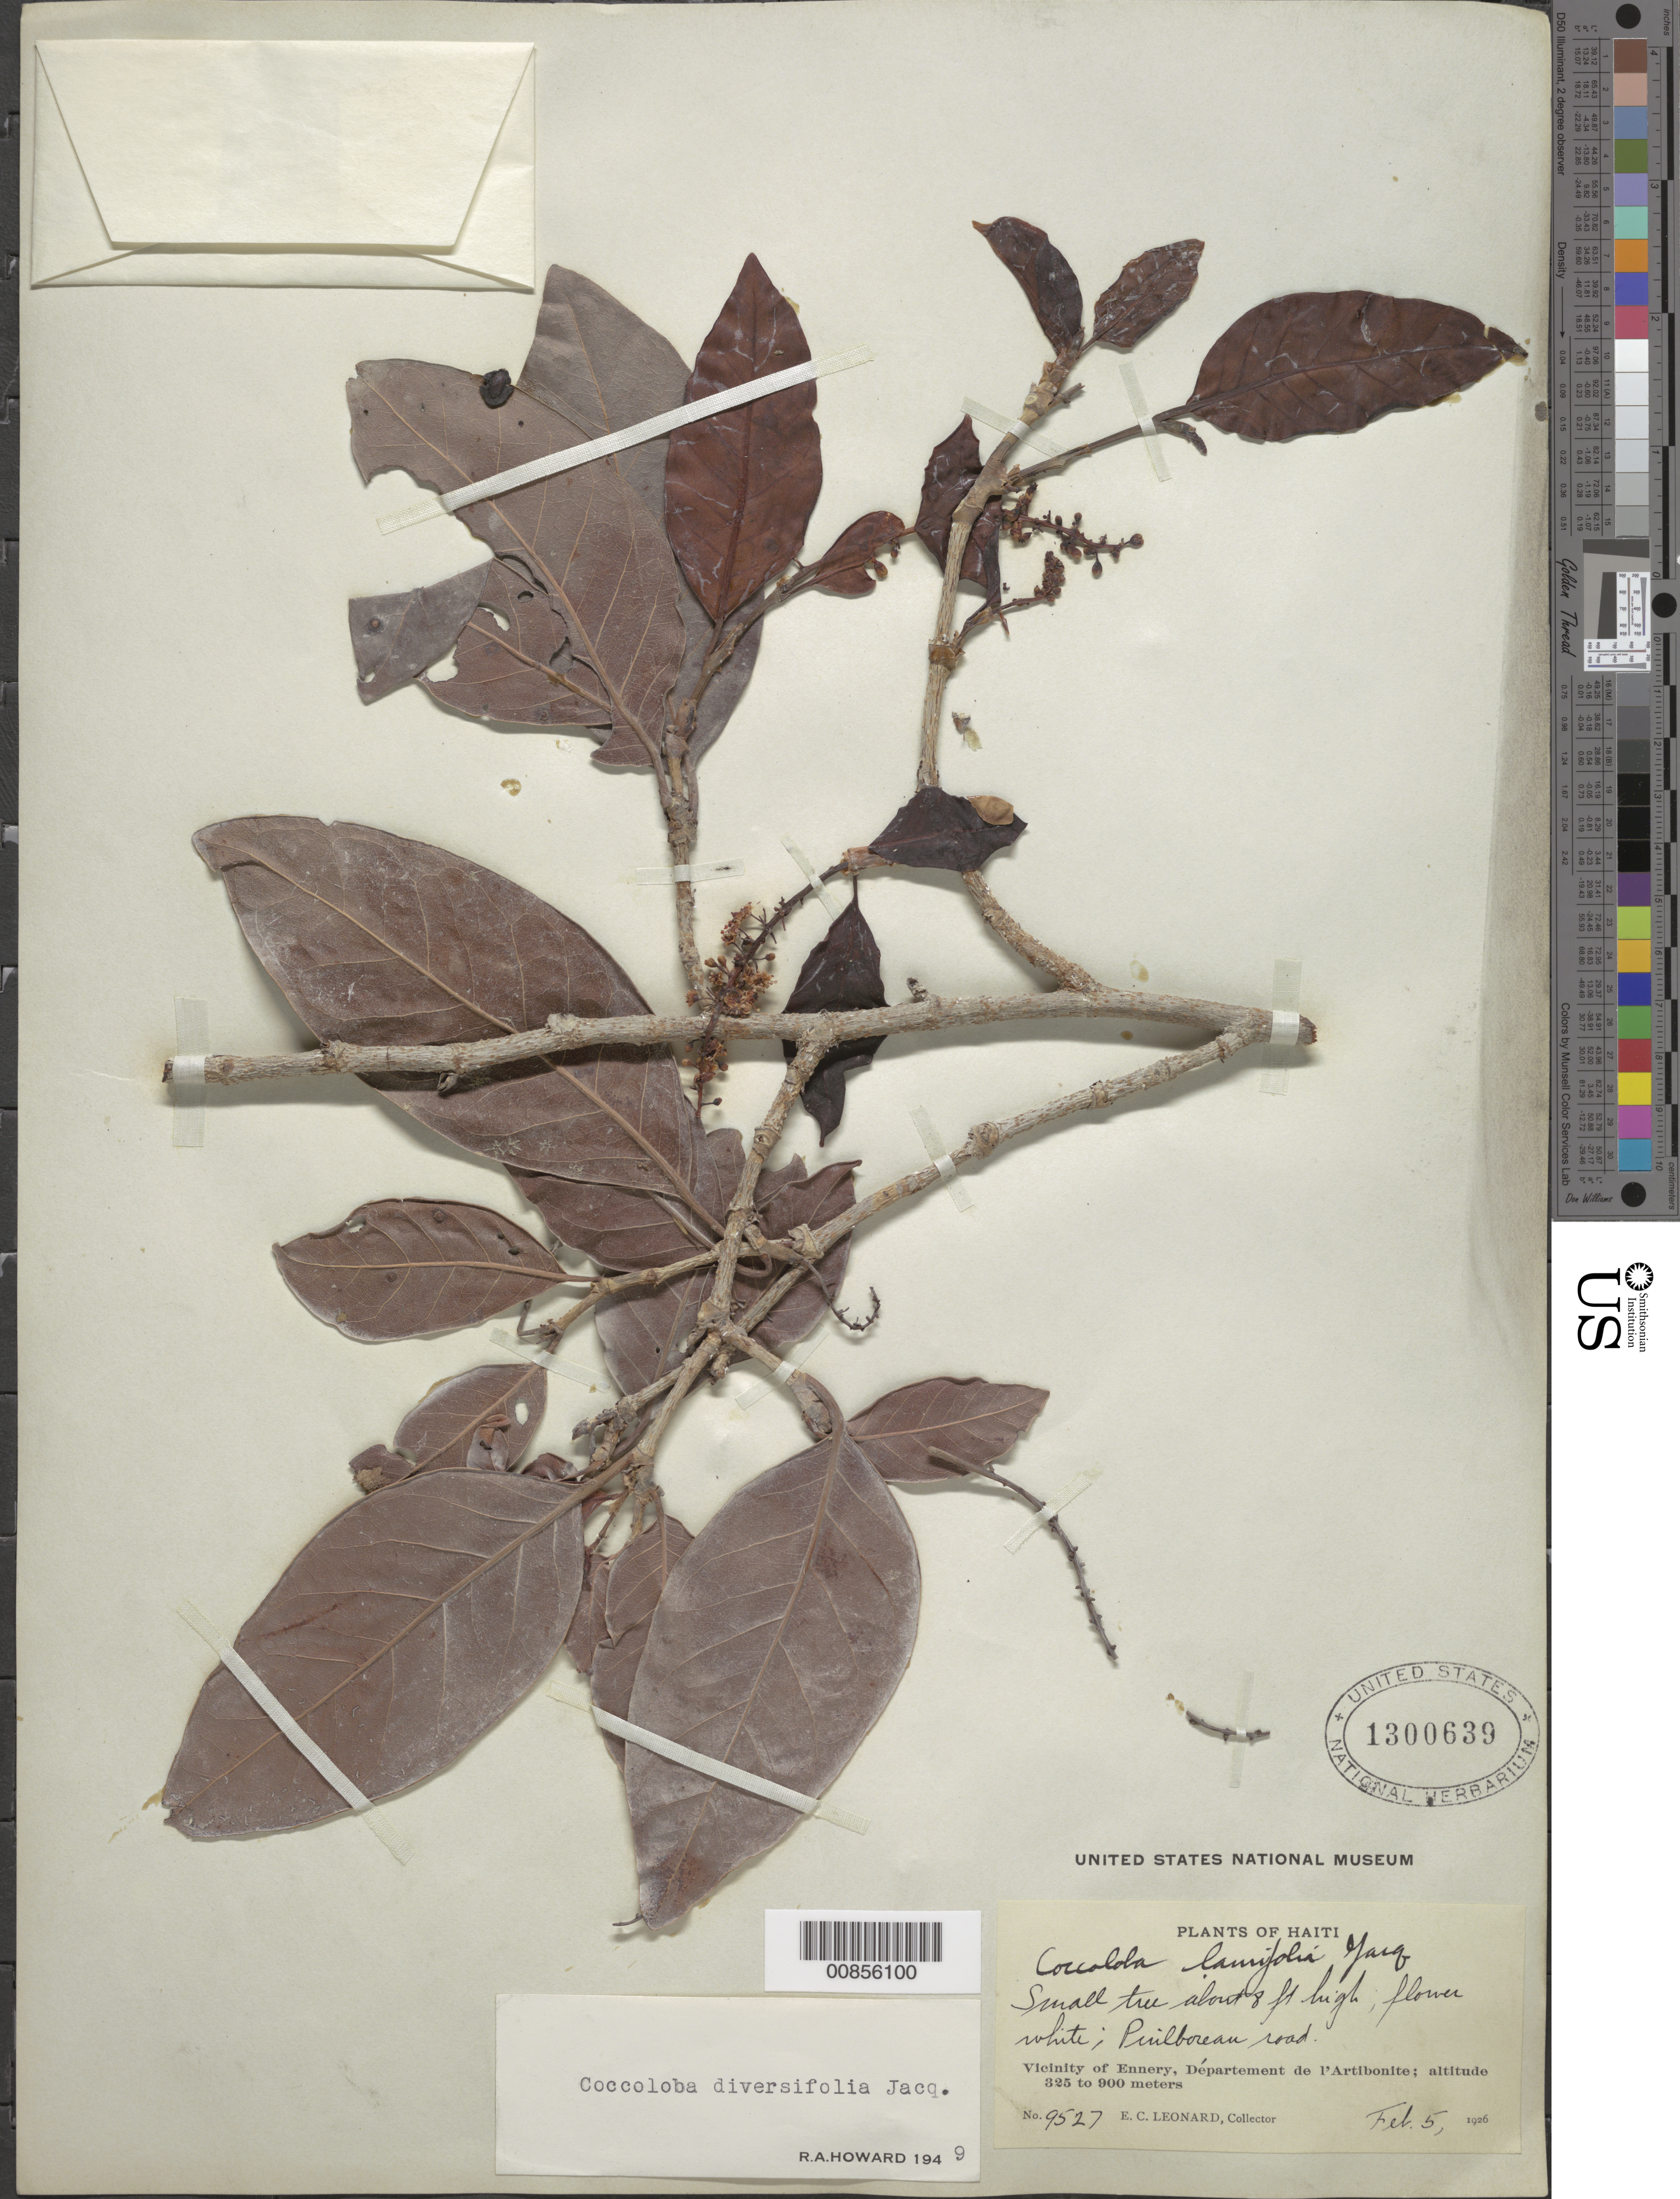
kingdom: Plantae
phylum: Tracheophyta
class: Magnoliopsida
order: Caryophyllales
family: Polygonaceae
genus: Coccoloba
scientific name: Coccoloba diversifolia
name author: Jacq.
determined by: Howard, R. A.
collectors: E. C. Leonard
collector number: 9527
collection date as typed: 05 Feb 1926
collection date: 1926-02-05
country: Haiti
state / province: Artibonite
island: Hispaniola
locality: Vicinity of Ennery, Puilboreau Road.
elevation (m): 325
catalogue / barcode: US 1300639